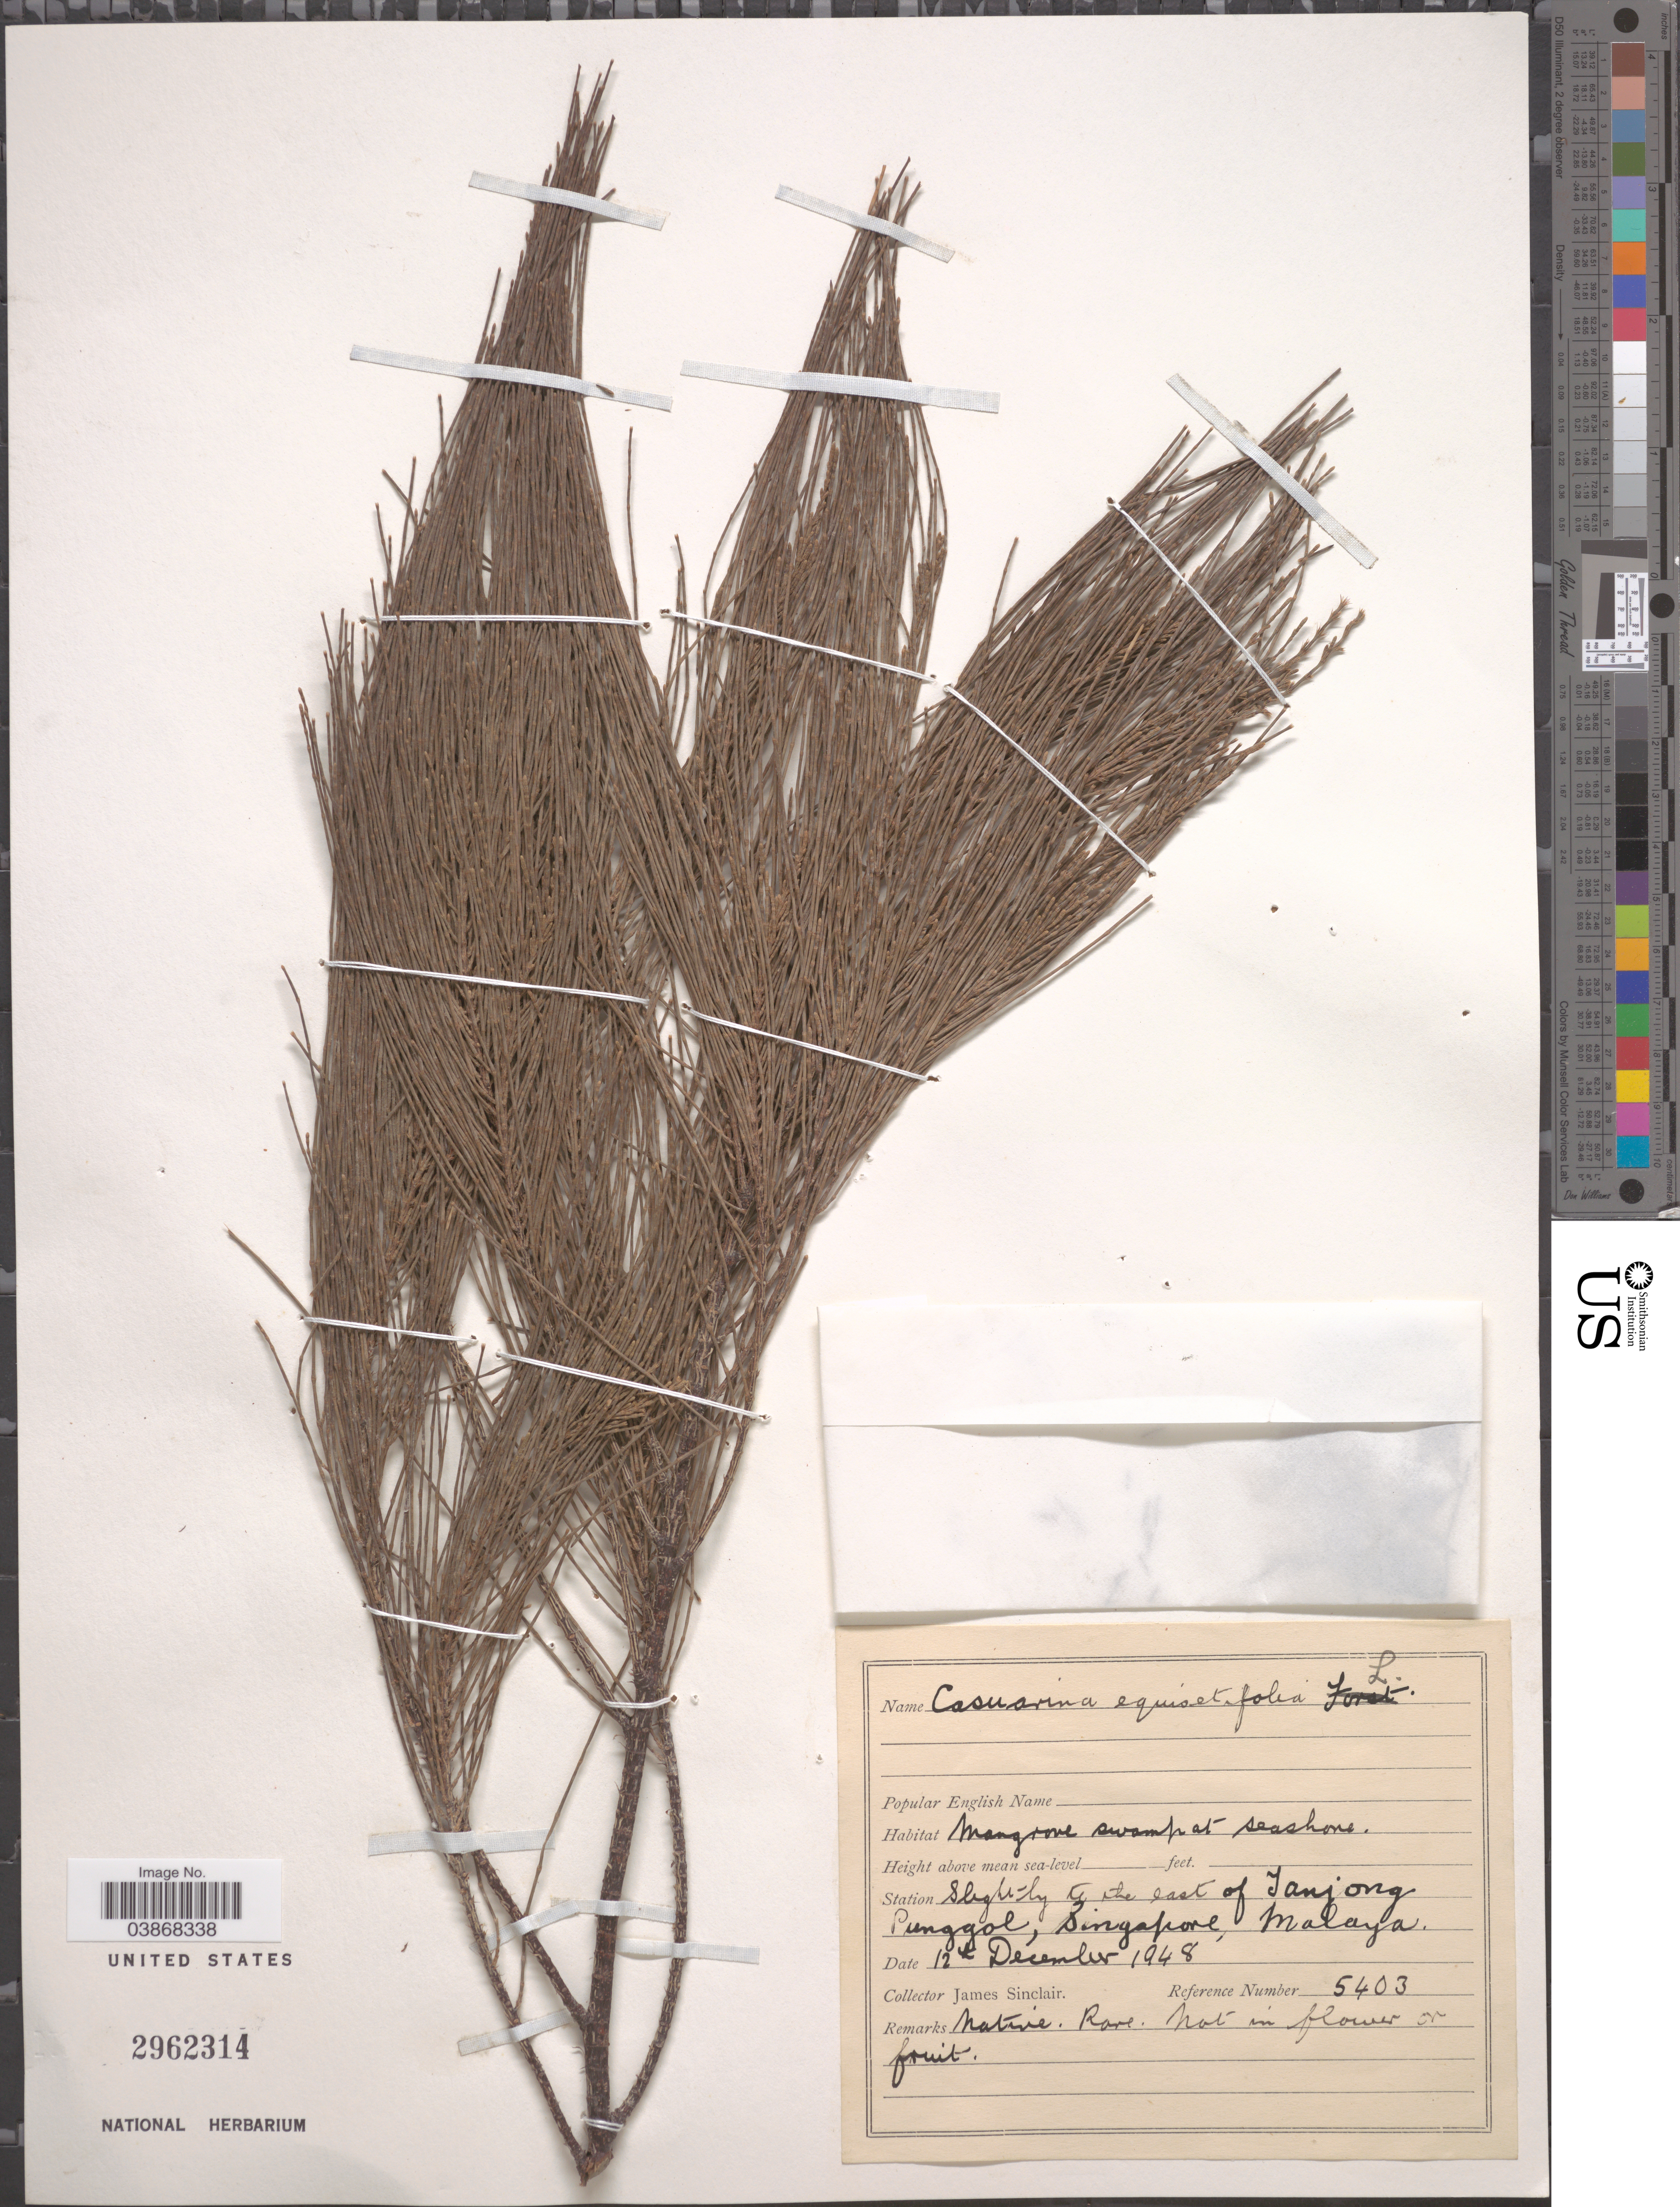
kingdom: Plantae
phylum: Tracheophyta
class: Magnoliopsida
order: Fagales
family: Casuarinaceae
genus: Casuarina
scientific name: Casuarina equisetifolia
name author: L.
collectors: J. Sinclair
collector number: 5403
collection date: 1948-12-12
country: Singapore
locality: Station slightly to the east of Taujong Punggol, Malaya.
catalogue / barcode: US 2962314